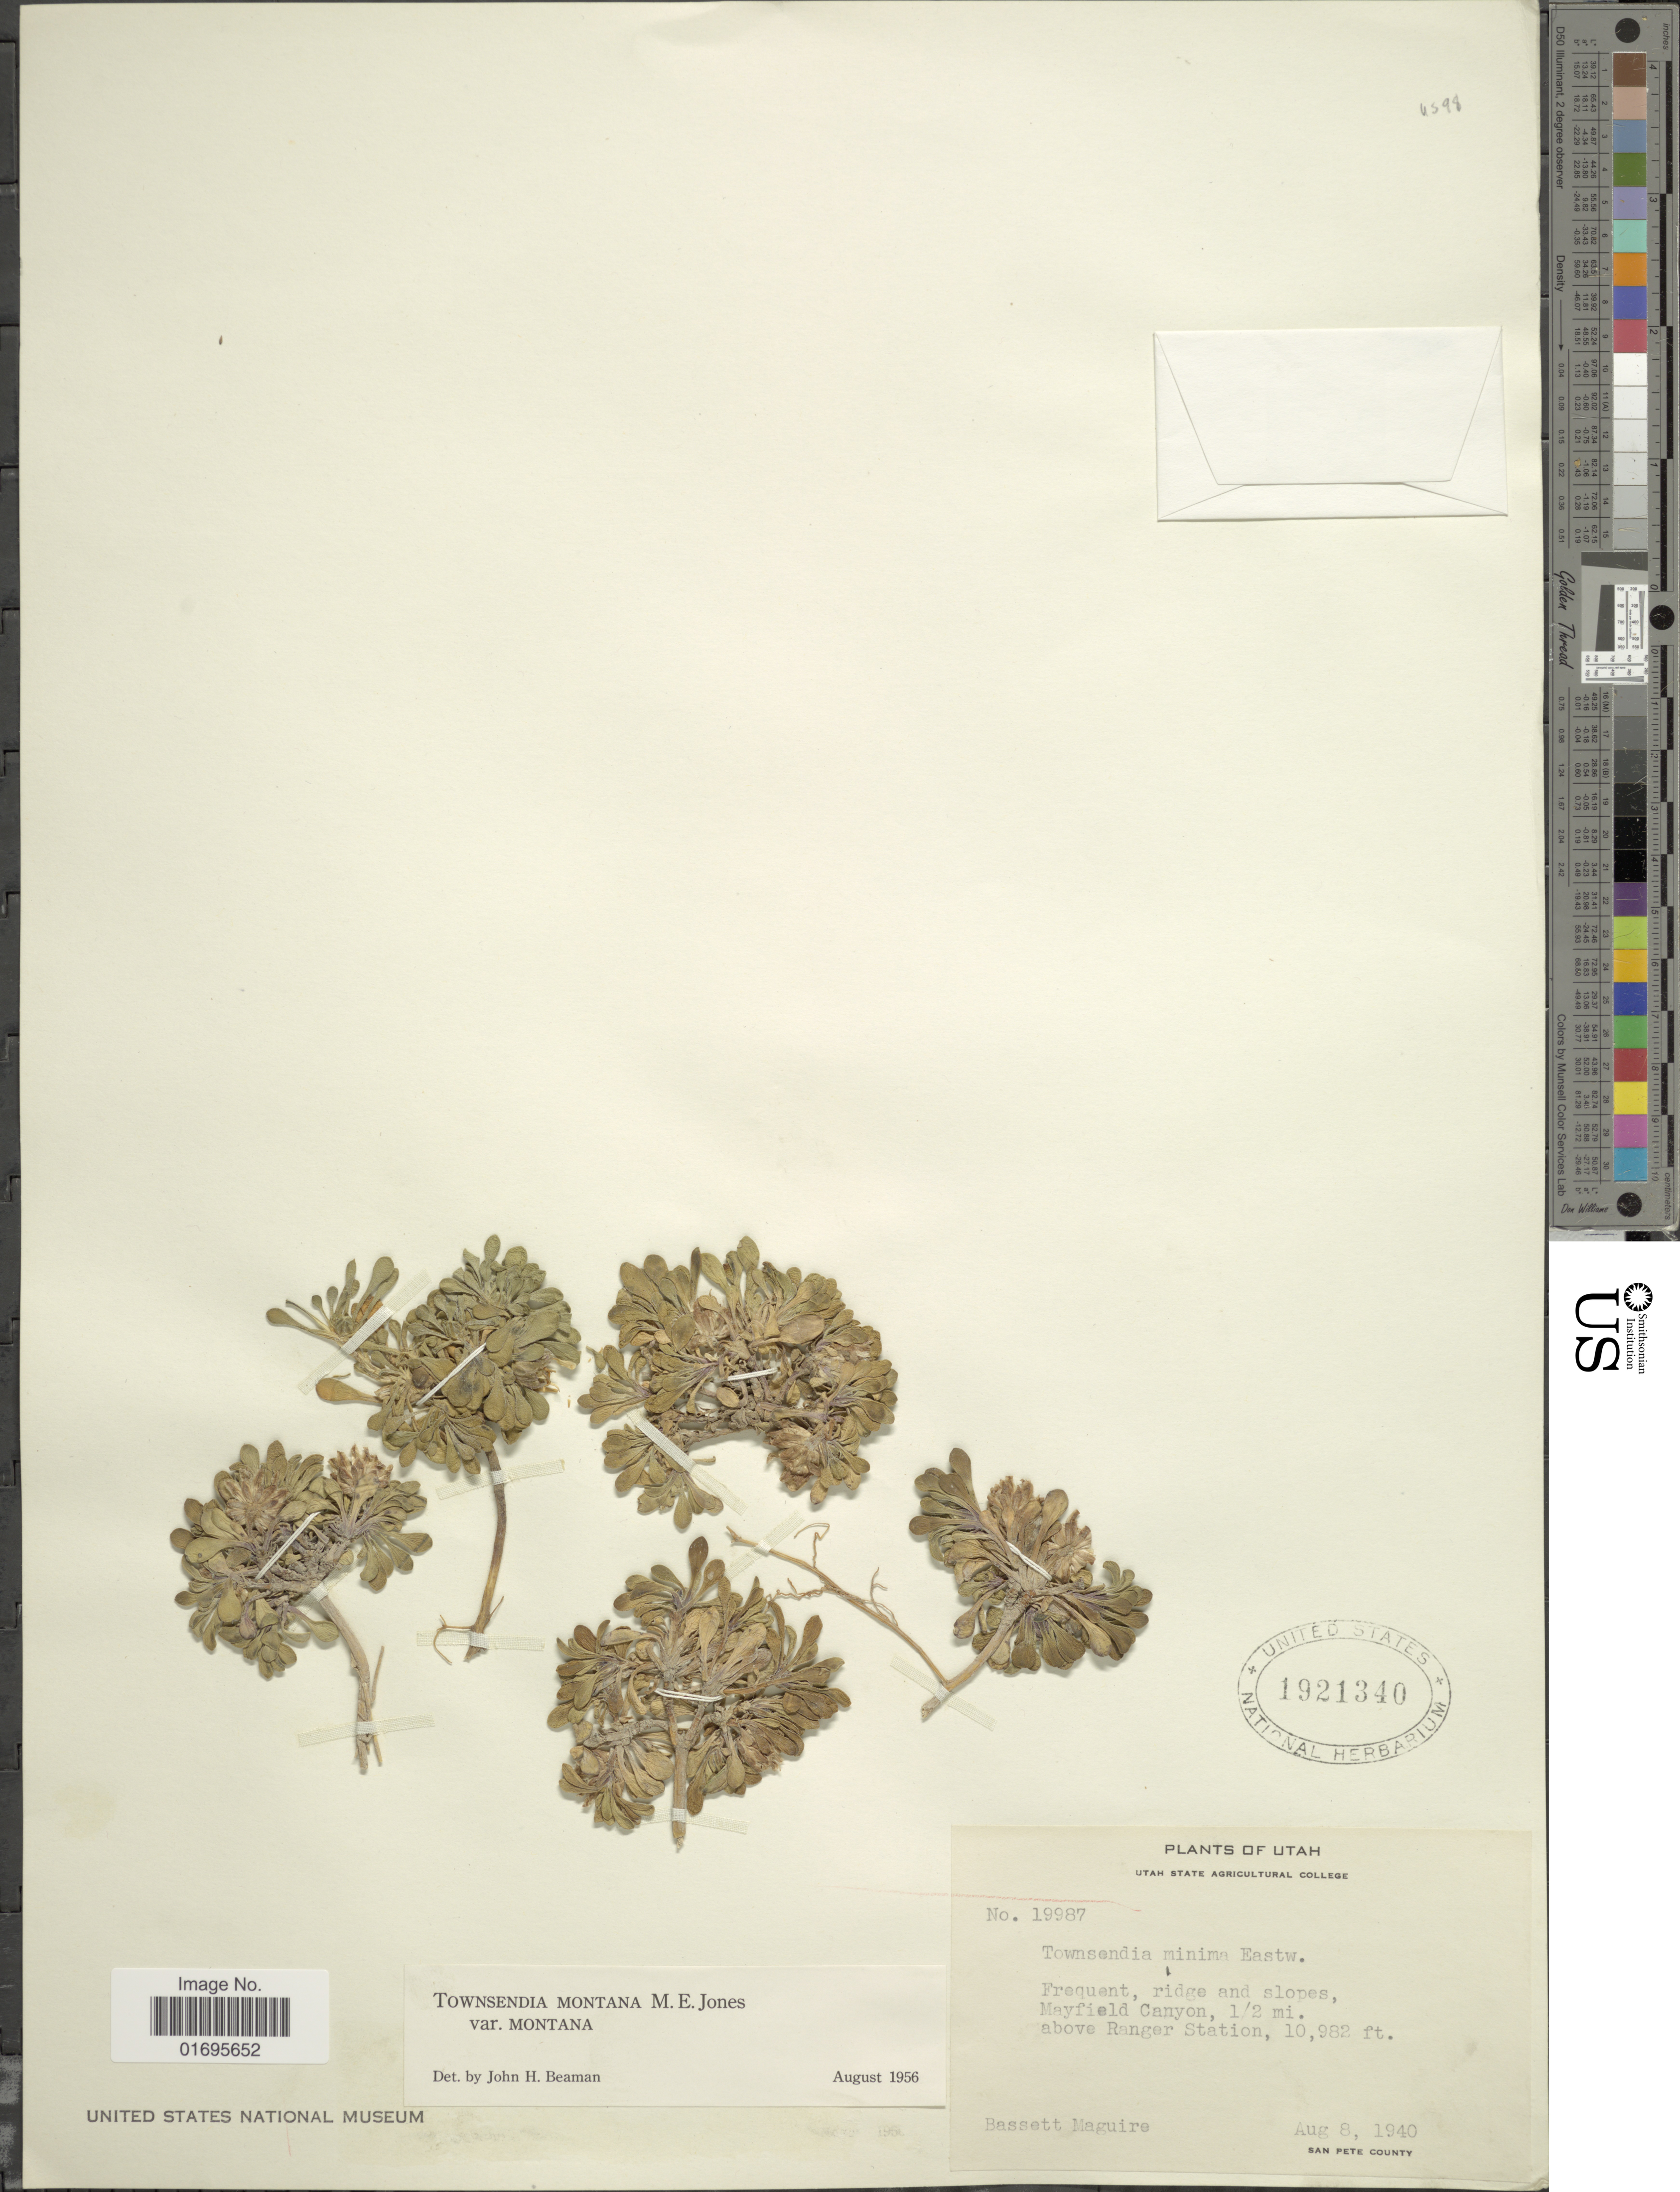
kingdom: Plantae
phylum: Tracheophyta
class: Magnoliopsida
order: Asterales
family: Asteraceae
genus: Townsendia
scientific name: Townsendia montana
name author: M.E. Jones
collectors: B. Maguire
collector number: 19987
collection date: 1940-08-08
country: United States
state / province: Utah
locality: Frequent, ridge and slopes, Mayfield Canyon, 1/2 mi. above Ranger Station, San Pete County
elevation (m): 3347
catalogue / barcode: US 1921340